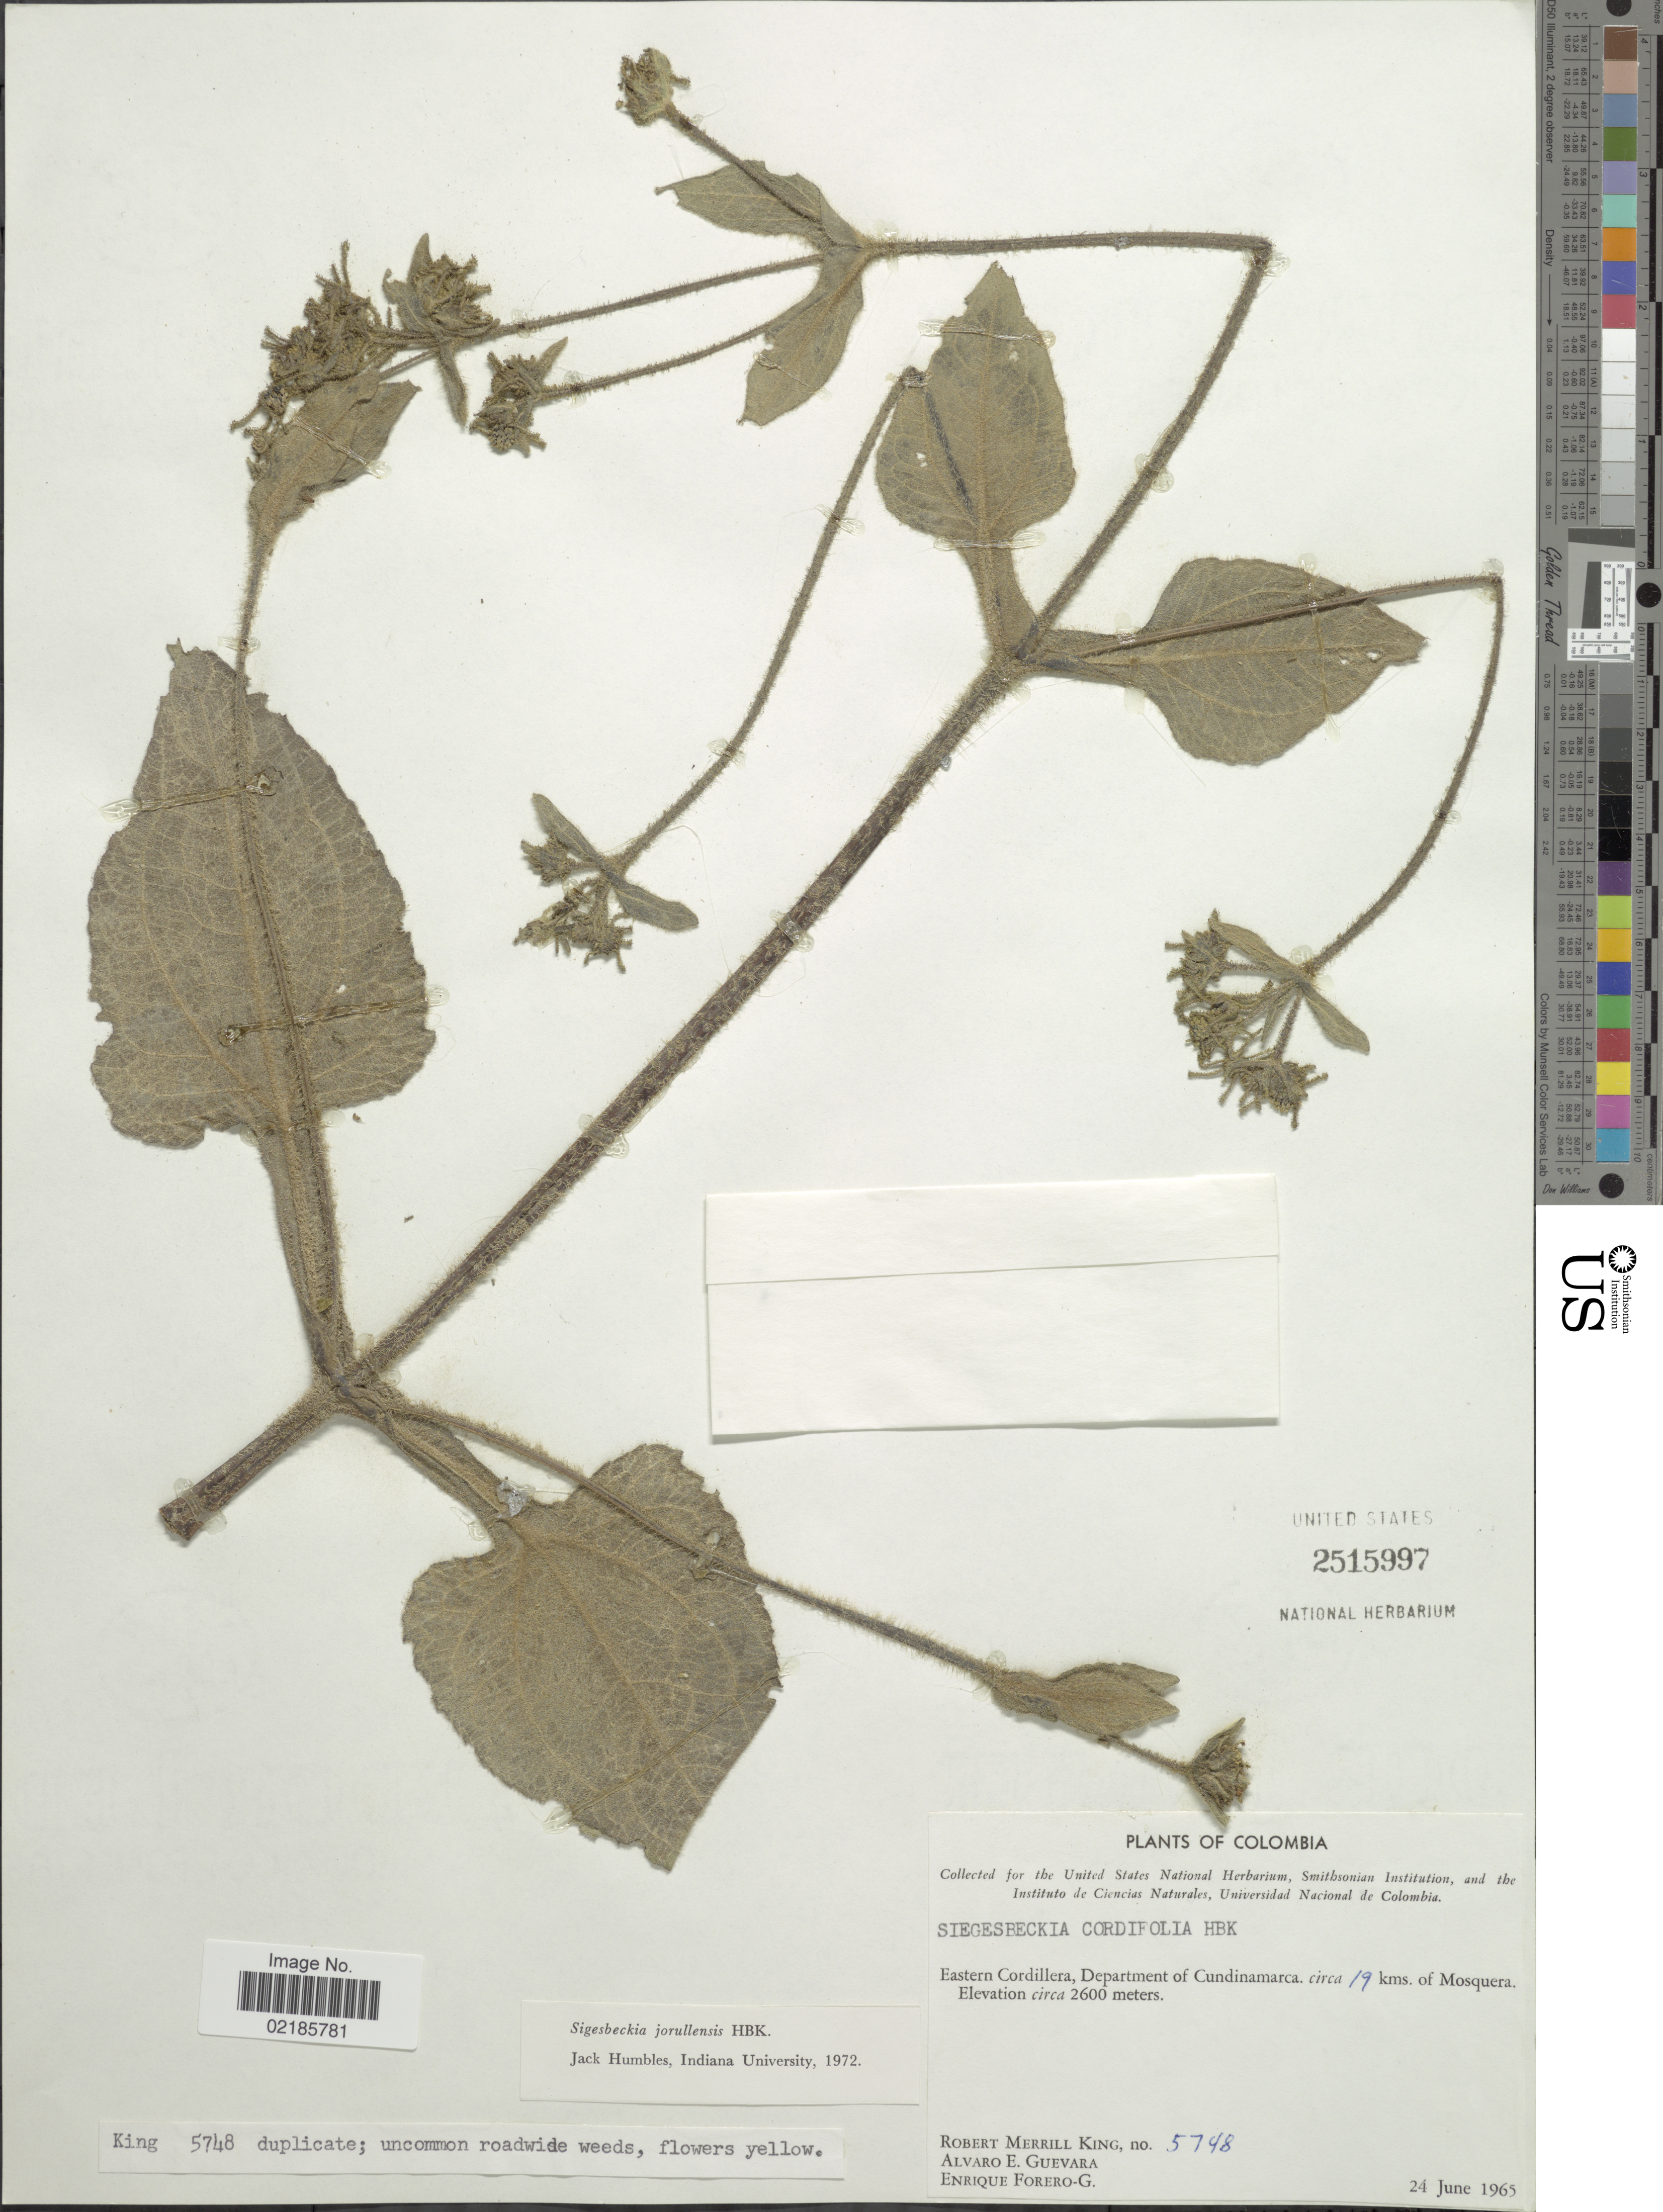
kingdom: Plantae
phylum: Tracheophyta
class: Magnoliopsida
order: Asterales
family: Asteraceae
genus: Sigesbeckia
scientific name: Sigesbeckia jorullensis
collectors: R. M. King, A. E. Guevara & E. Forero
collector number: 5748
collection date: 1965-06-24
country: Colombia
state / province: Cundinamarca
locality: Eastern Cordillera, circa 19 kms. of Mosquera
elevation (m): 2600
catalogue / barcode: US 2515997